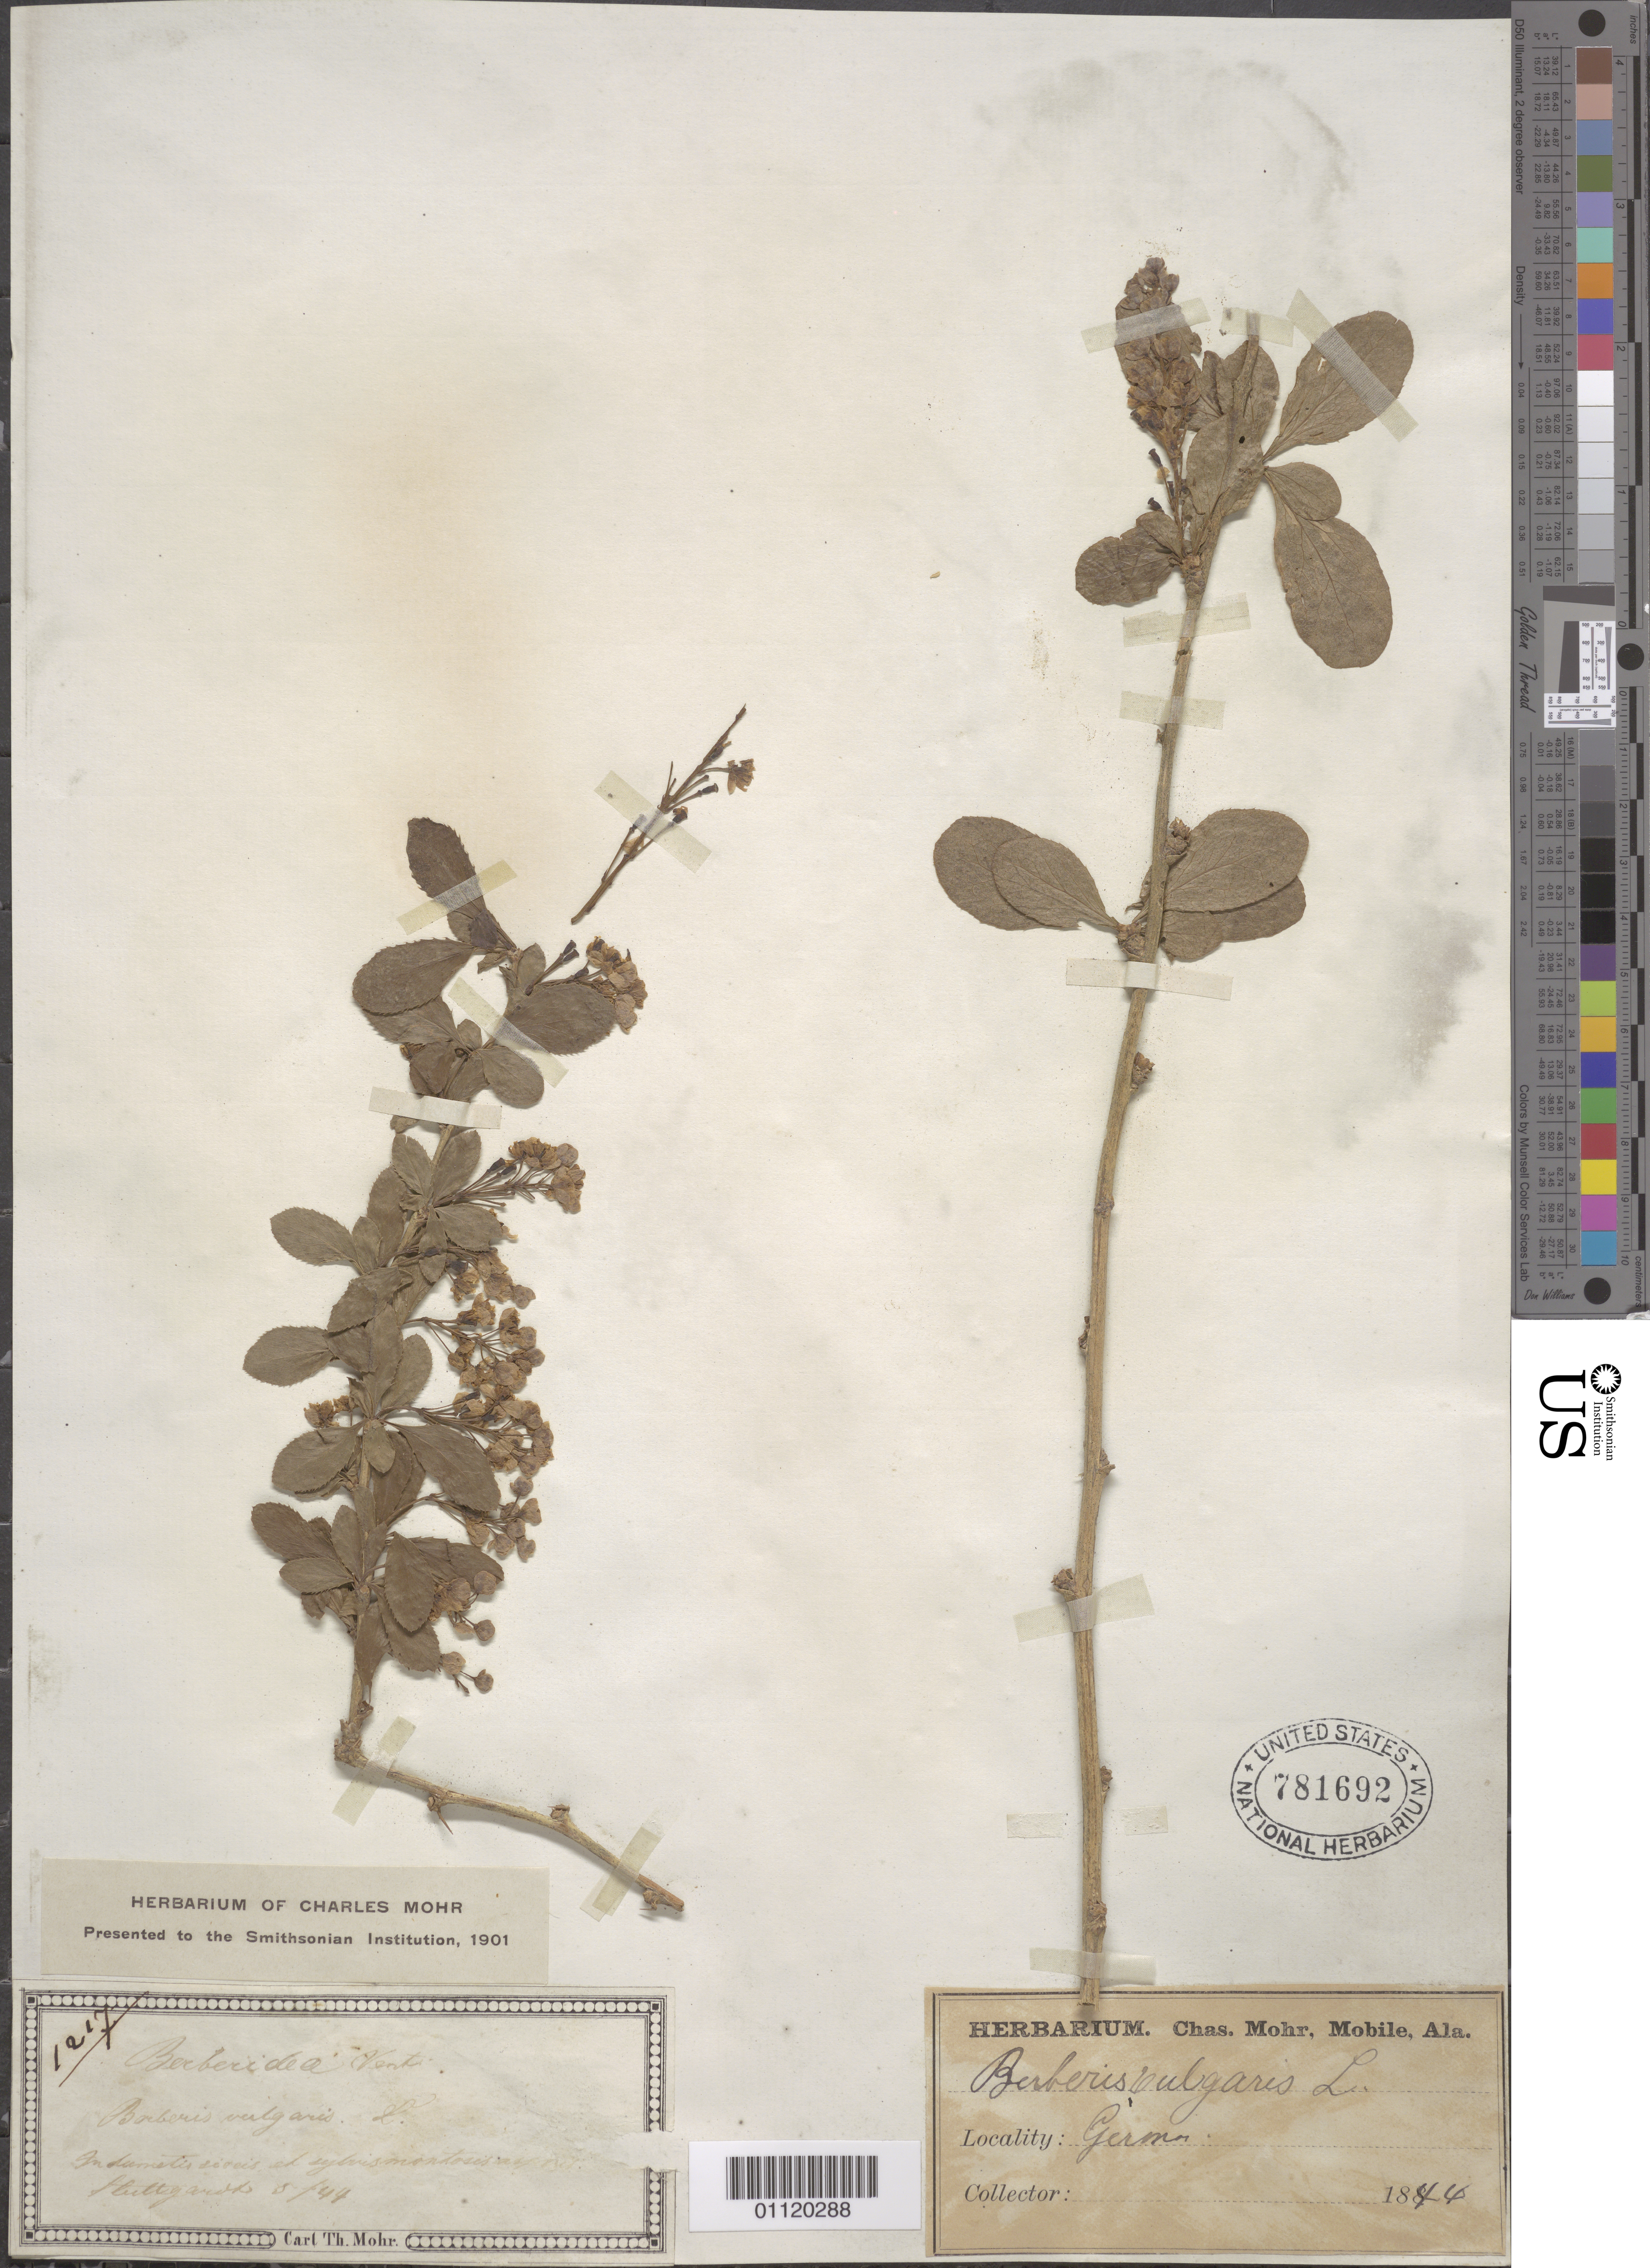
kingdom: Plantae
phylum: Tracheophyta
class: Magnoliopsida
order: Ranunculales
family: Berberidaceae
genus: Berberis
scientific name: Berberis vulgaris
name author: L.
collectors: C. T. Mohr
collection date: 1844-08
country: Germany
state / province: Baden-Württemberg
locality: Stuttgart.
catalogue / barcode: US 781692